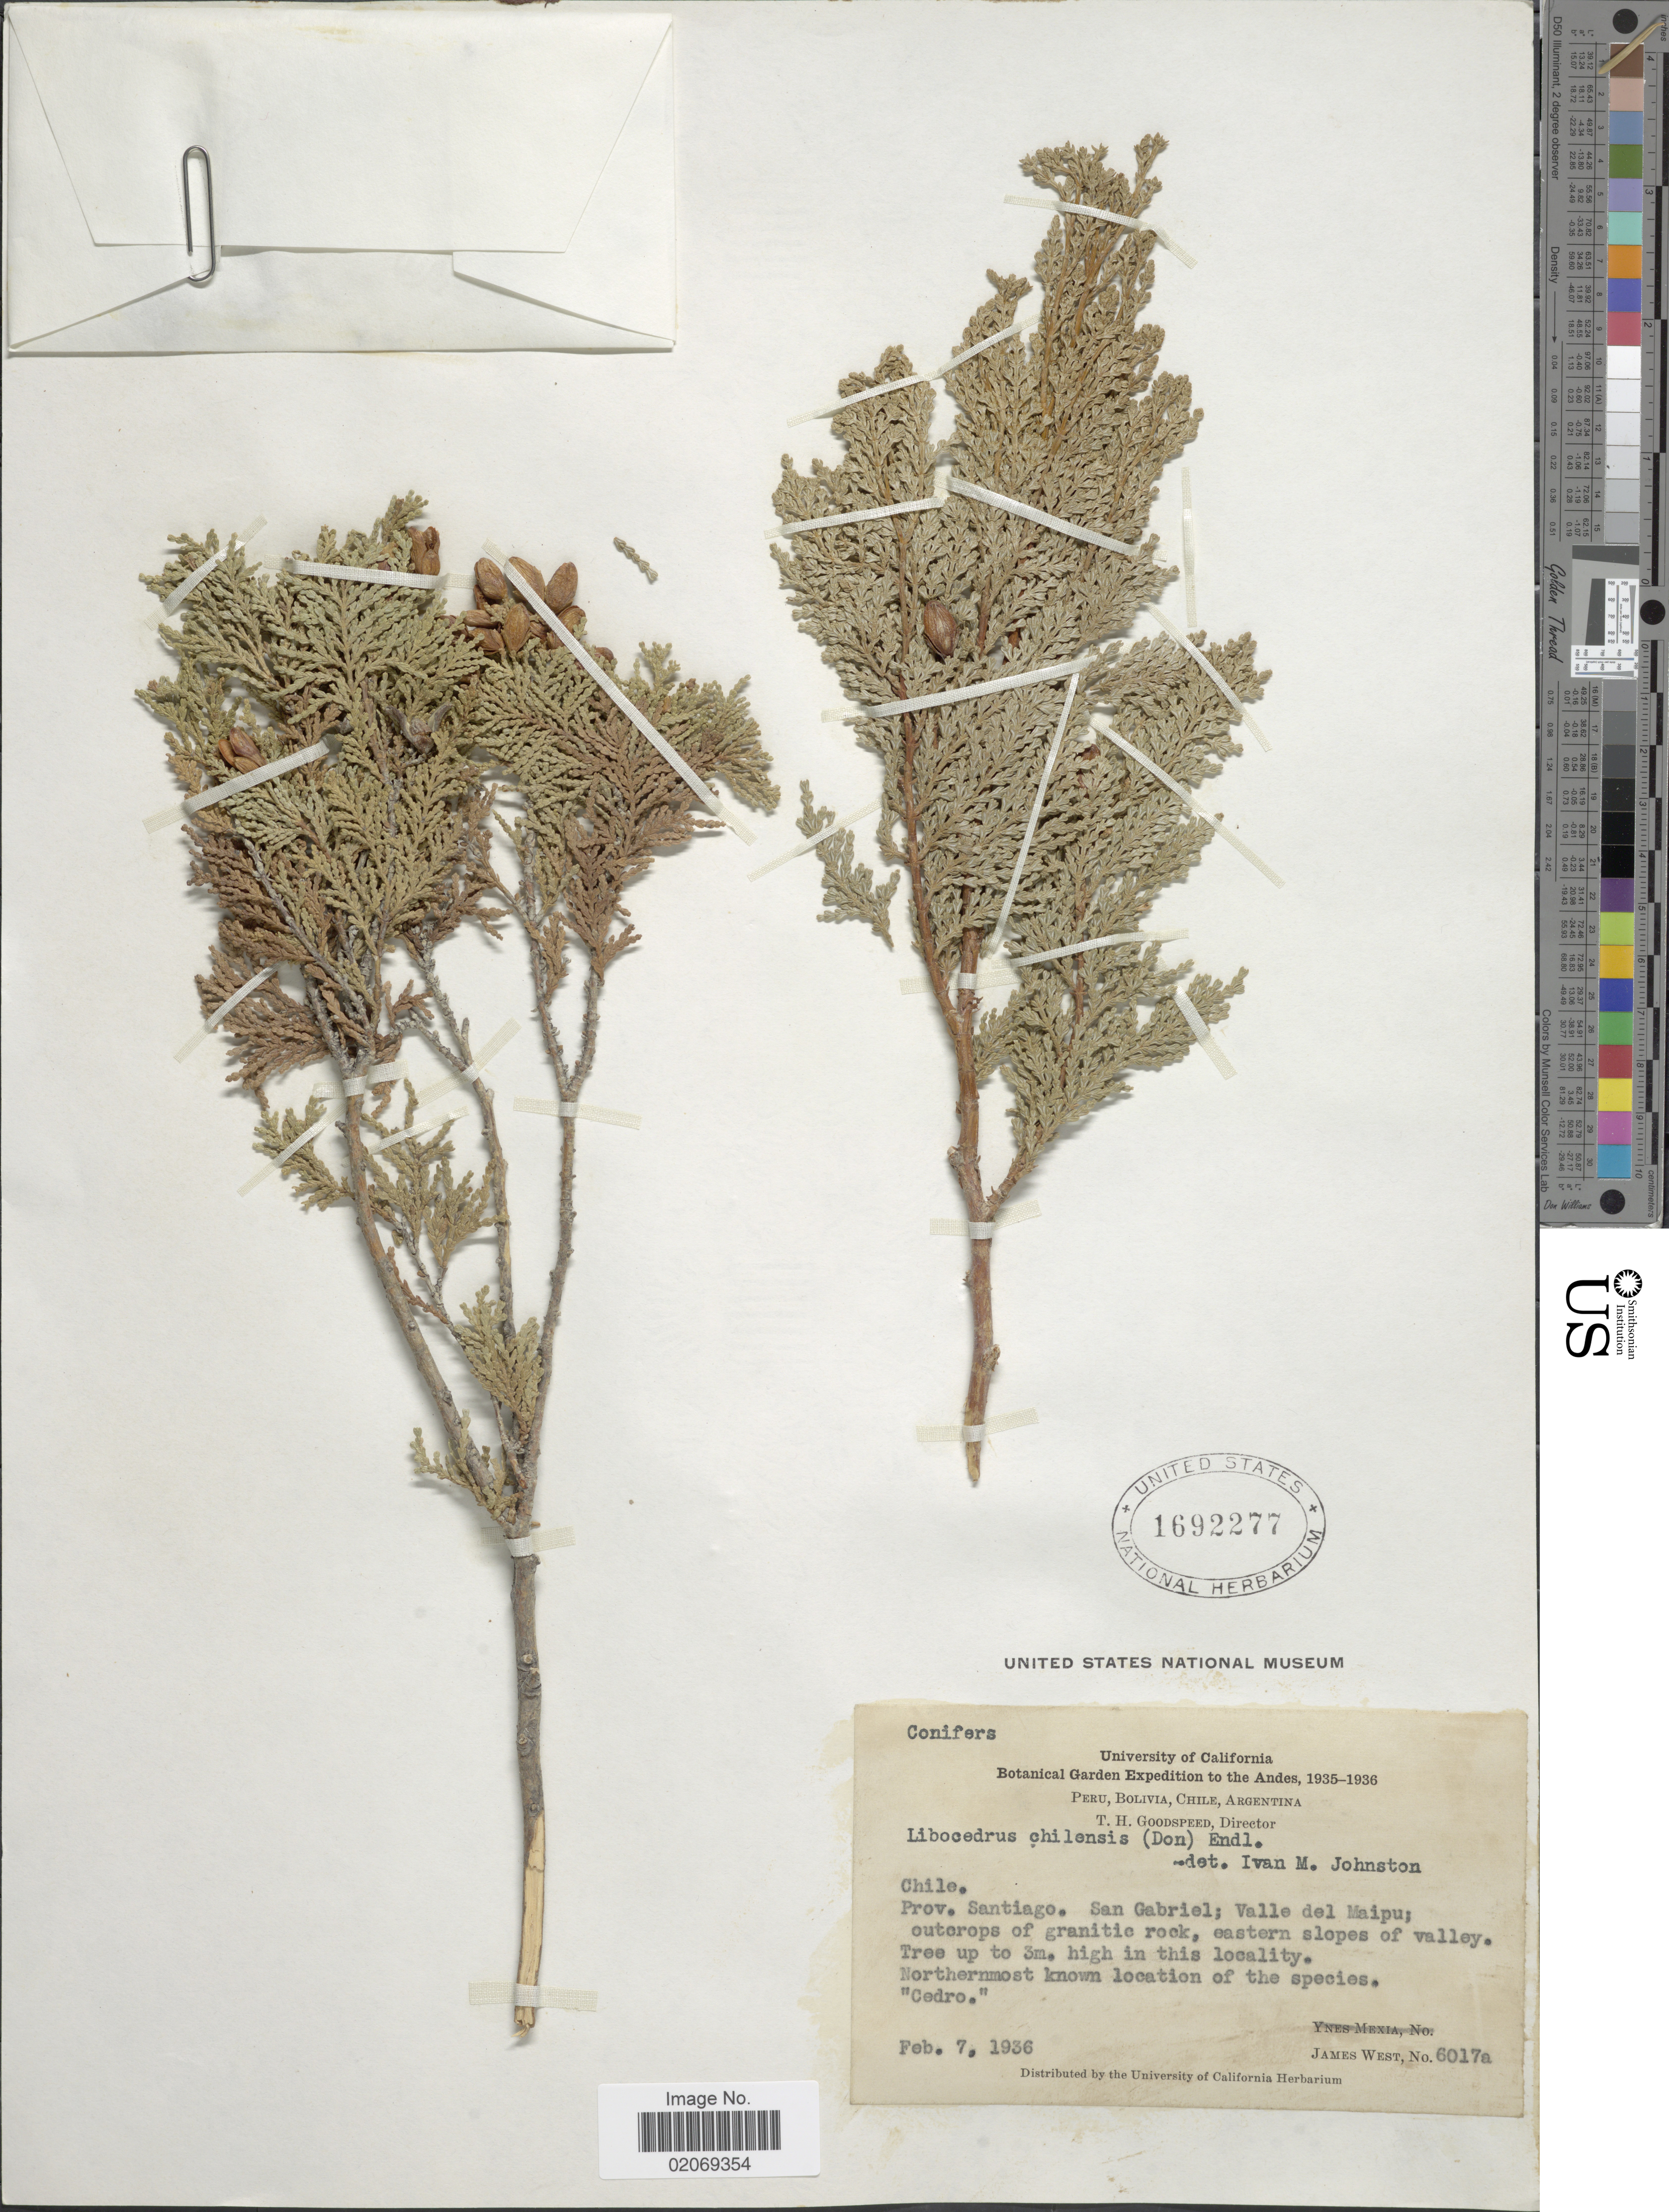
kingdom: Plantae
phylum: Tracheophyta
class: Pinopsida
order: Pinales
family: Cupressaceae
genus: Libocedrus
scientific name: Libocedrus chilensis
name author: (D. Don) Endl.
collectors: J. West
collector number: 6017a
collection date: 1936-02-07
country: Chile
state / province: Región Metropolitana (RM)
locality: The Andes, prov. Santiago. San Gabriel; Valle del Maipu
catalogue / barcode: US 1692277